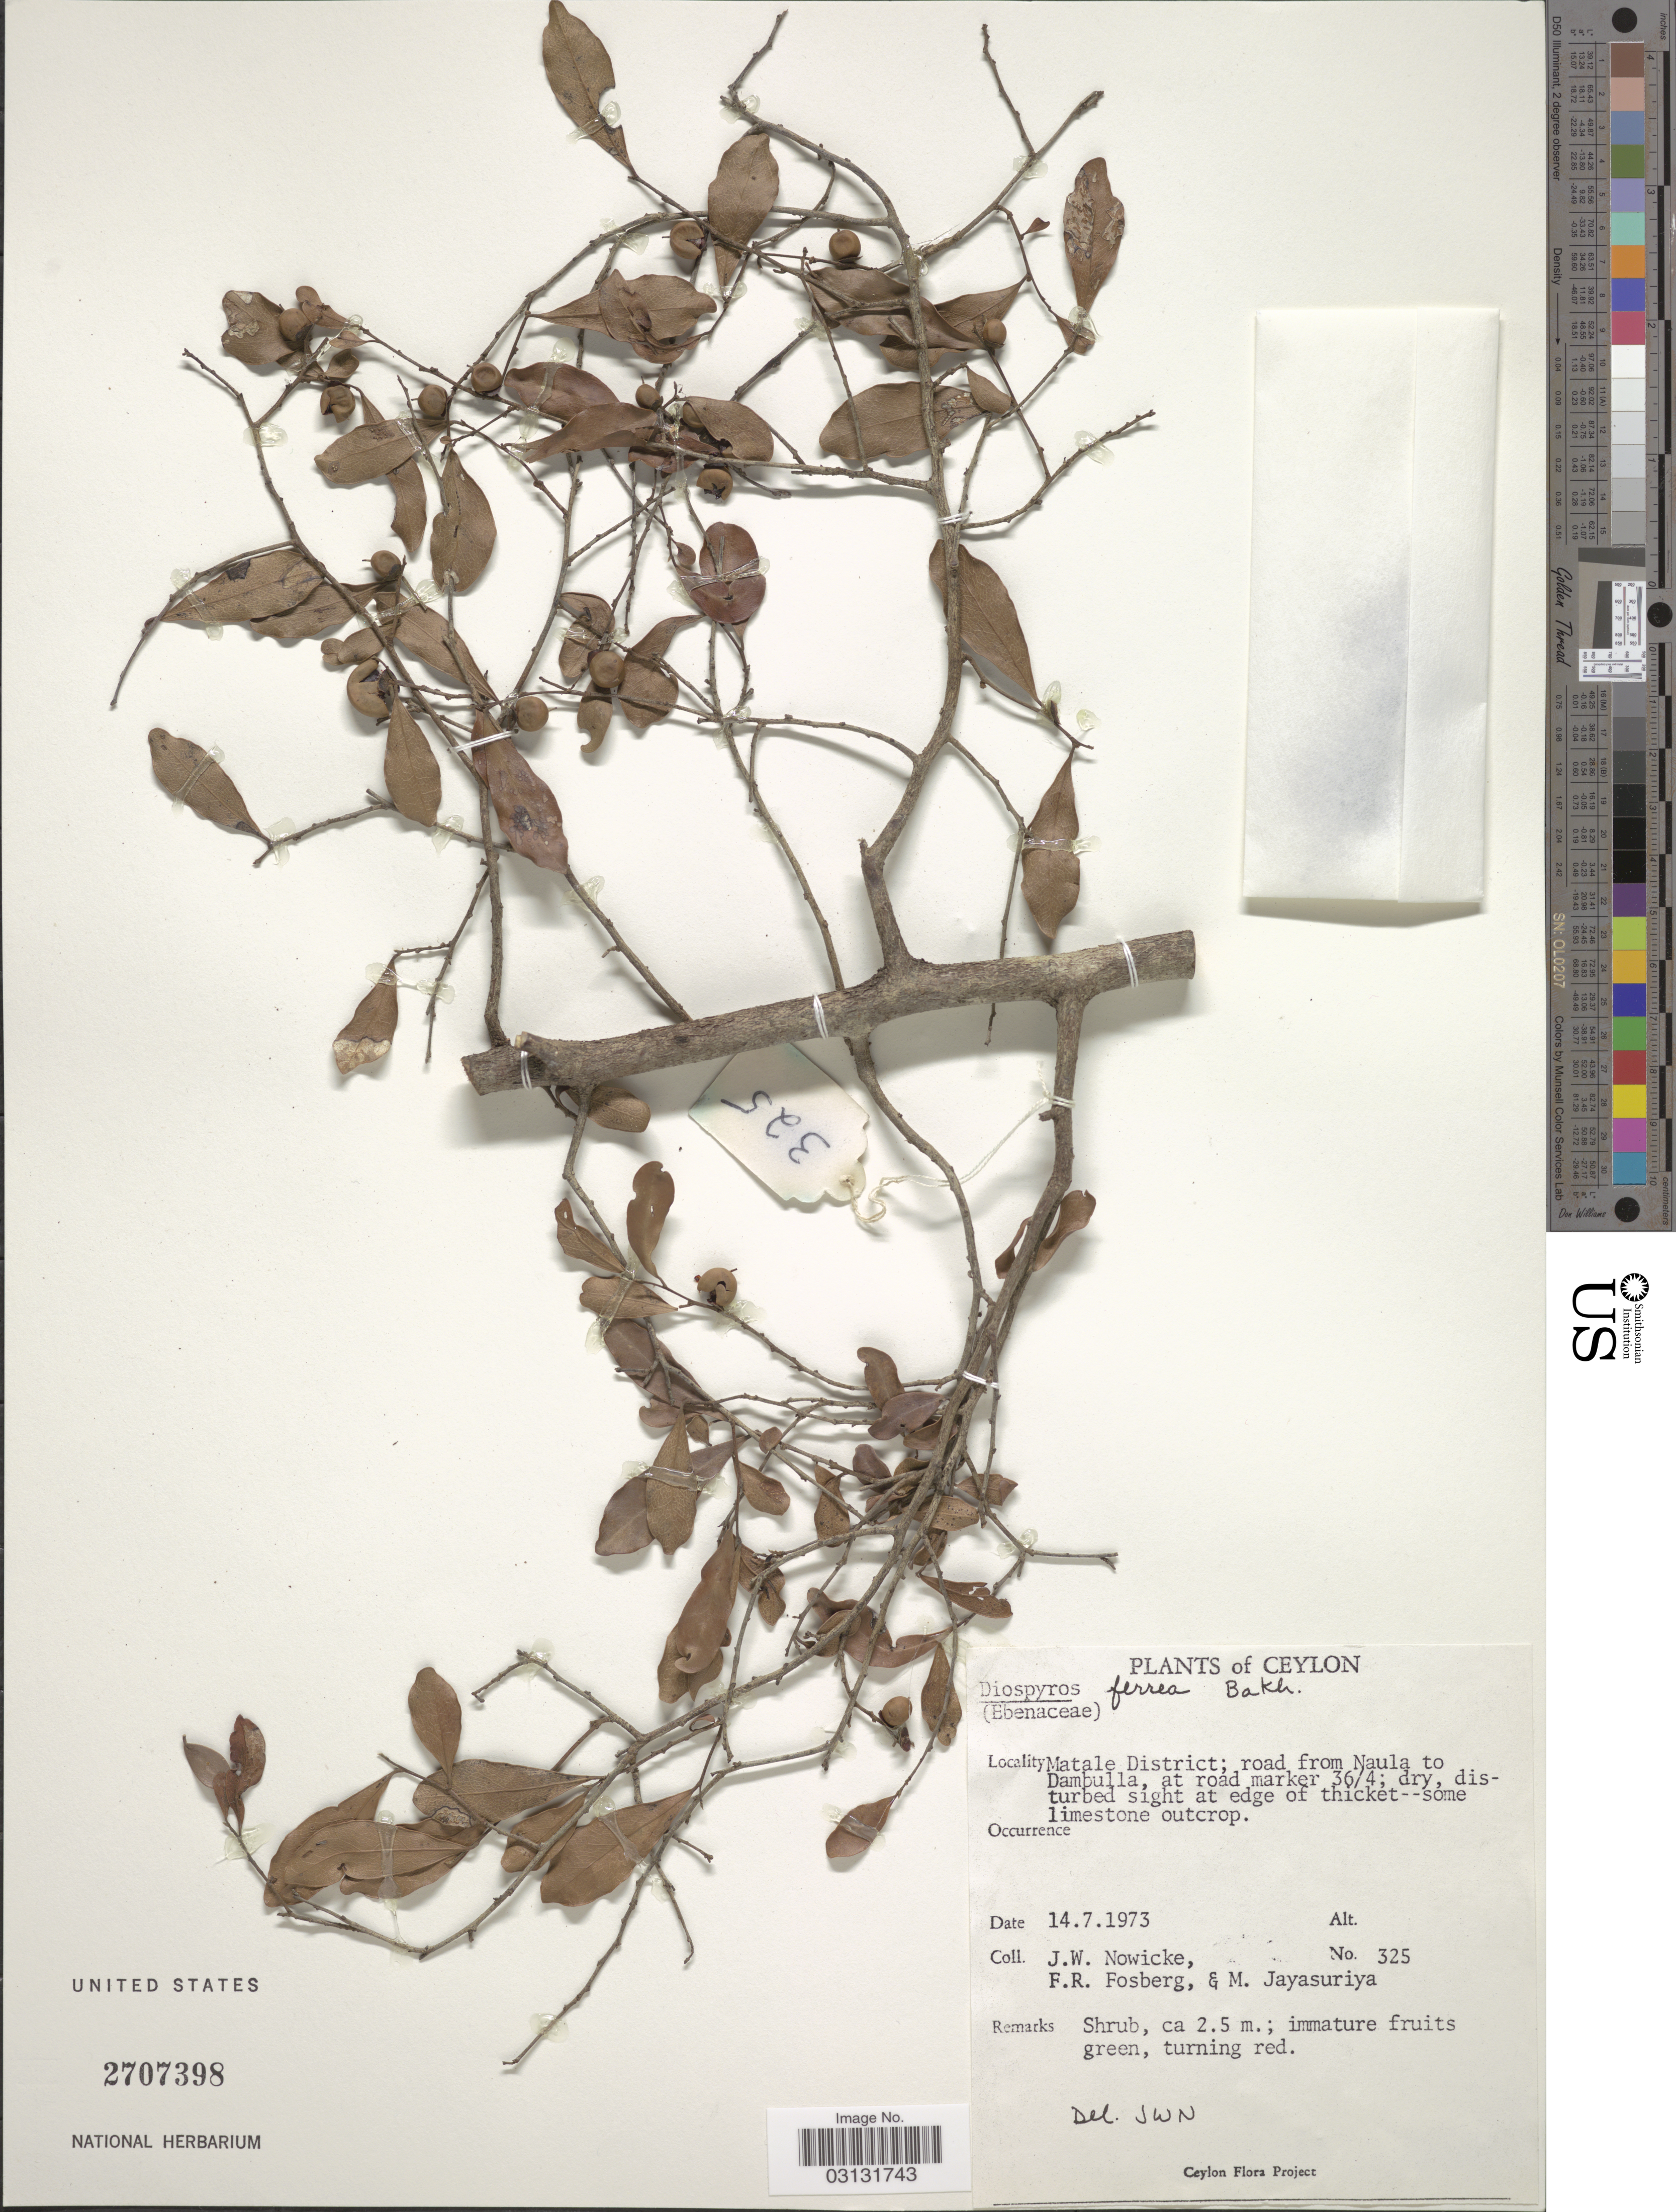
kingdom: Plantae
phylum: Tracheophyta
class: Magnoliopsida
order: Ericales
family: Ebenaceae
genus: Diospyros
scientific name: Diospyros ferrea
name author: (Willd.) Bakh.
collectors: J. W. Nowicke, F. R. Fosberg & M. Jayasuriya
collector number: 325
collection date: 1973-07-14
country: Sri Lanka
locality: Ceylon. Matale District; road from Naula to Dampulla, at road marker 36/4.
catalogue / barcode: US 2707398